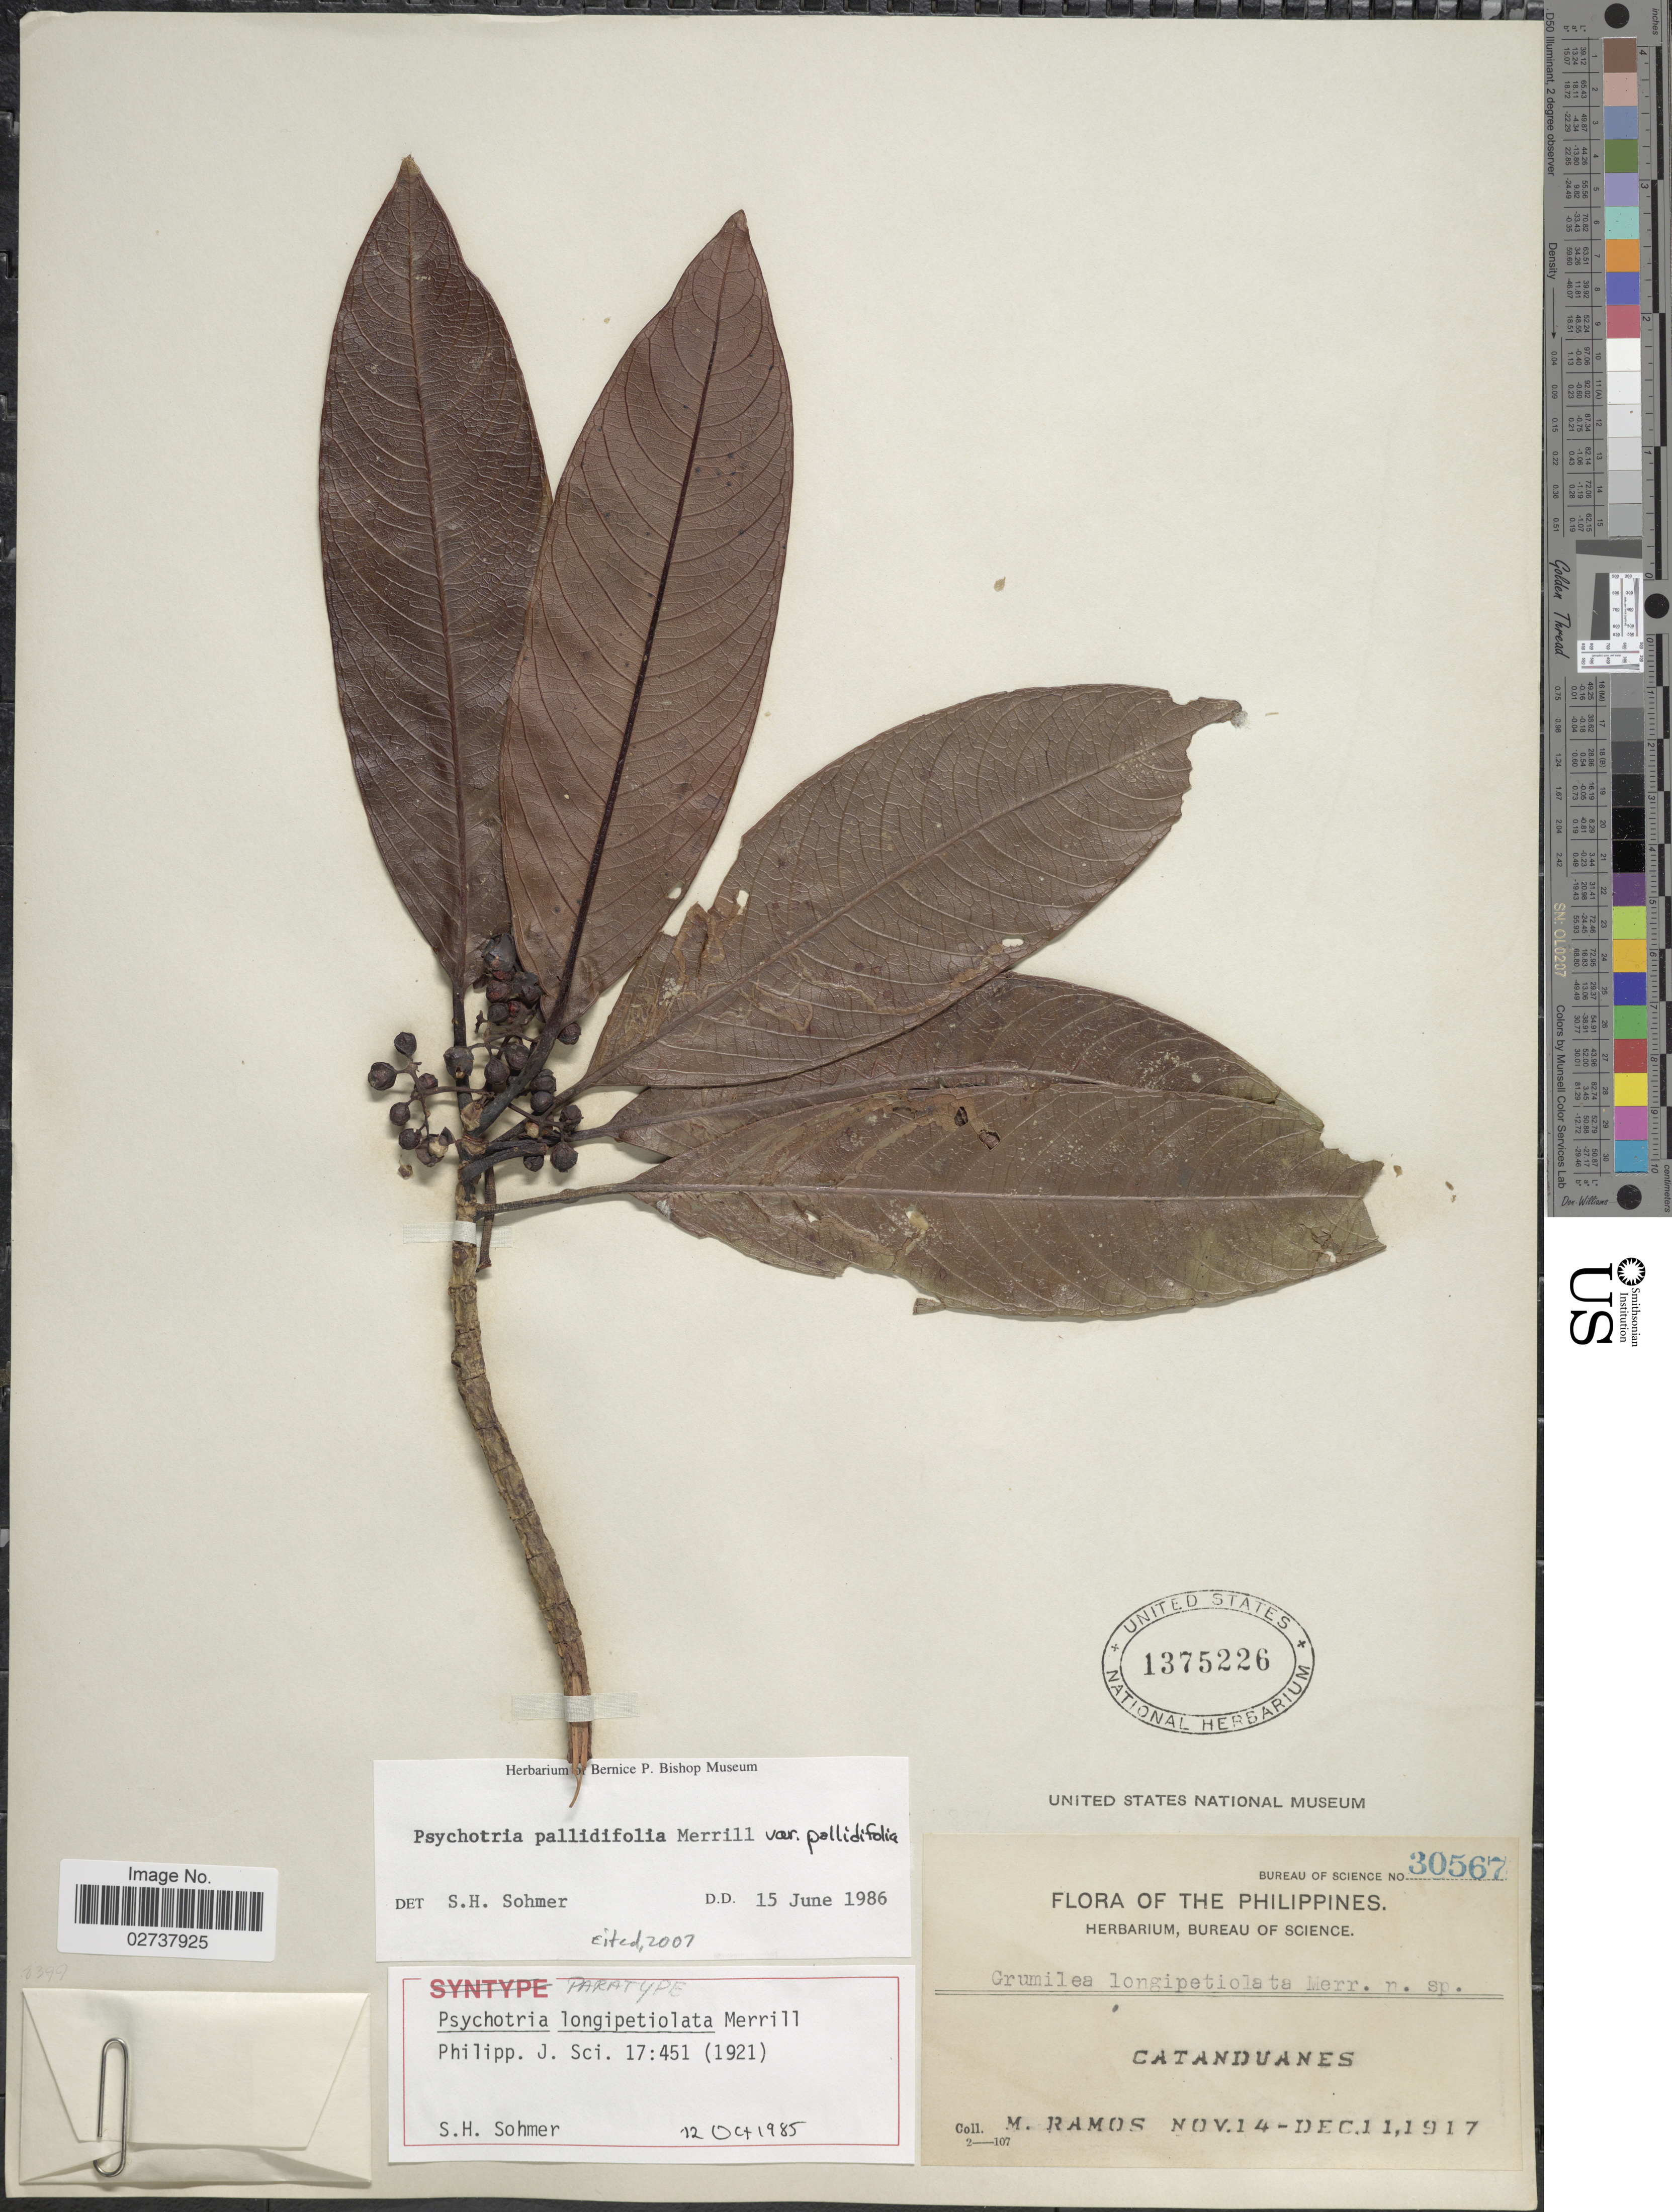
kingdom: Plantae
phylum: Tracheophyta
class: Magnoliopsida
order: Gentianales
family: Rubiaceae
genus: Psychotria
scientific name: Psychotria pallidifolia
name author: Merr.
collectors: M. Ramos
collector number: Bureau of Science 30567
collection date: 1917-11-14/1917-12-11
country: Philippines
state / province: Bicol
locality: Catanduanes.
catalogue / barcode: US 1375226